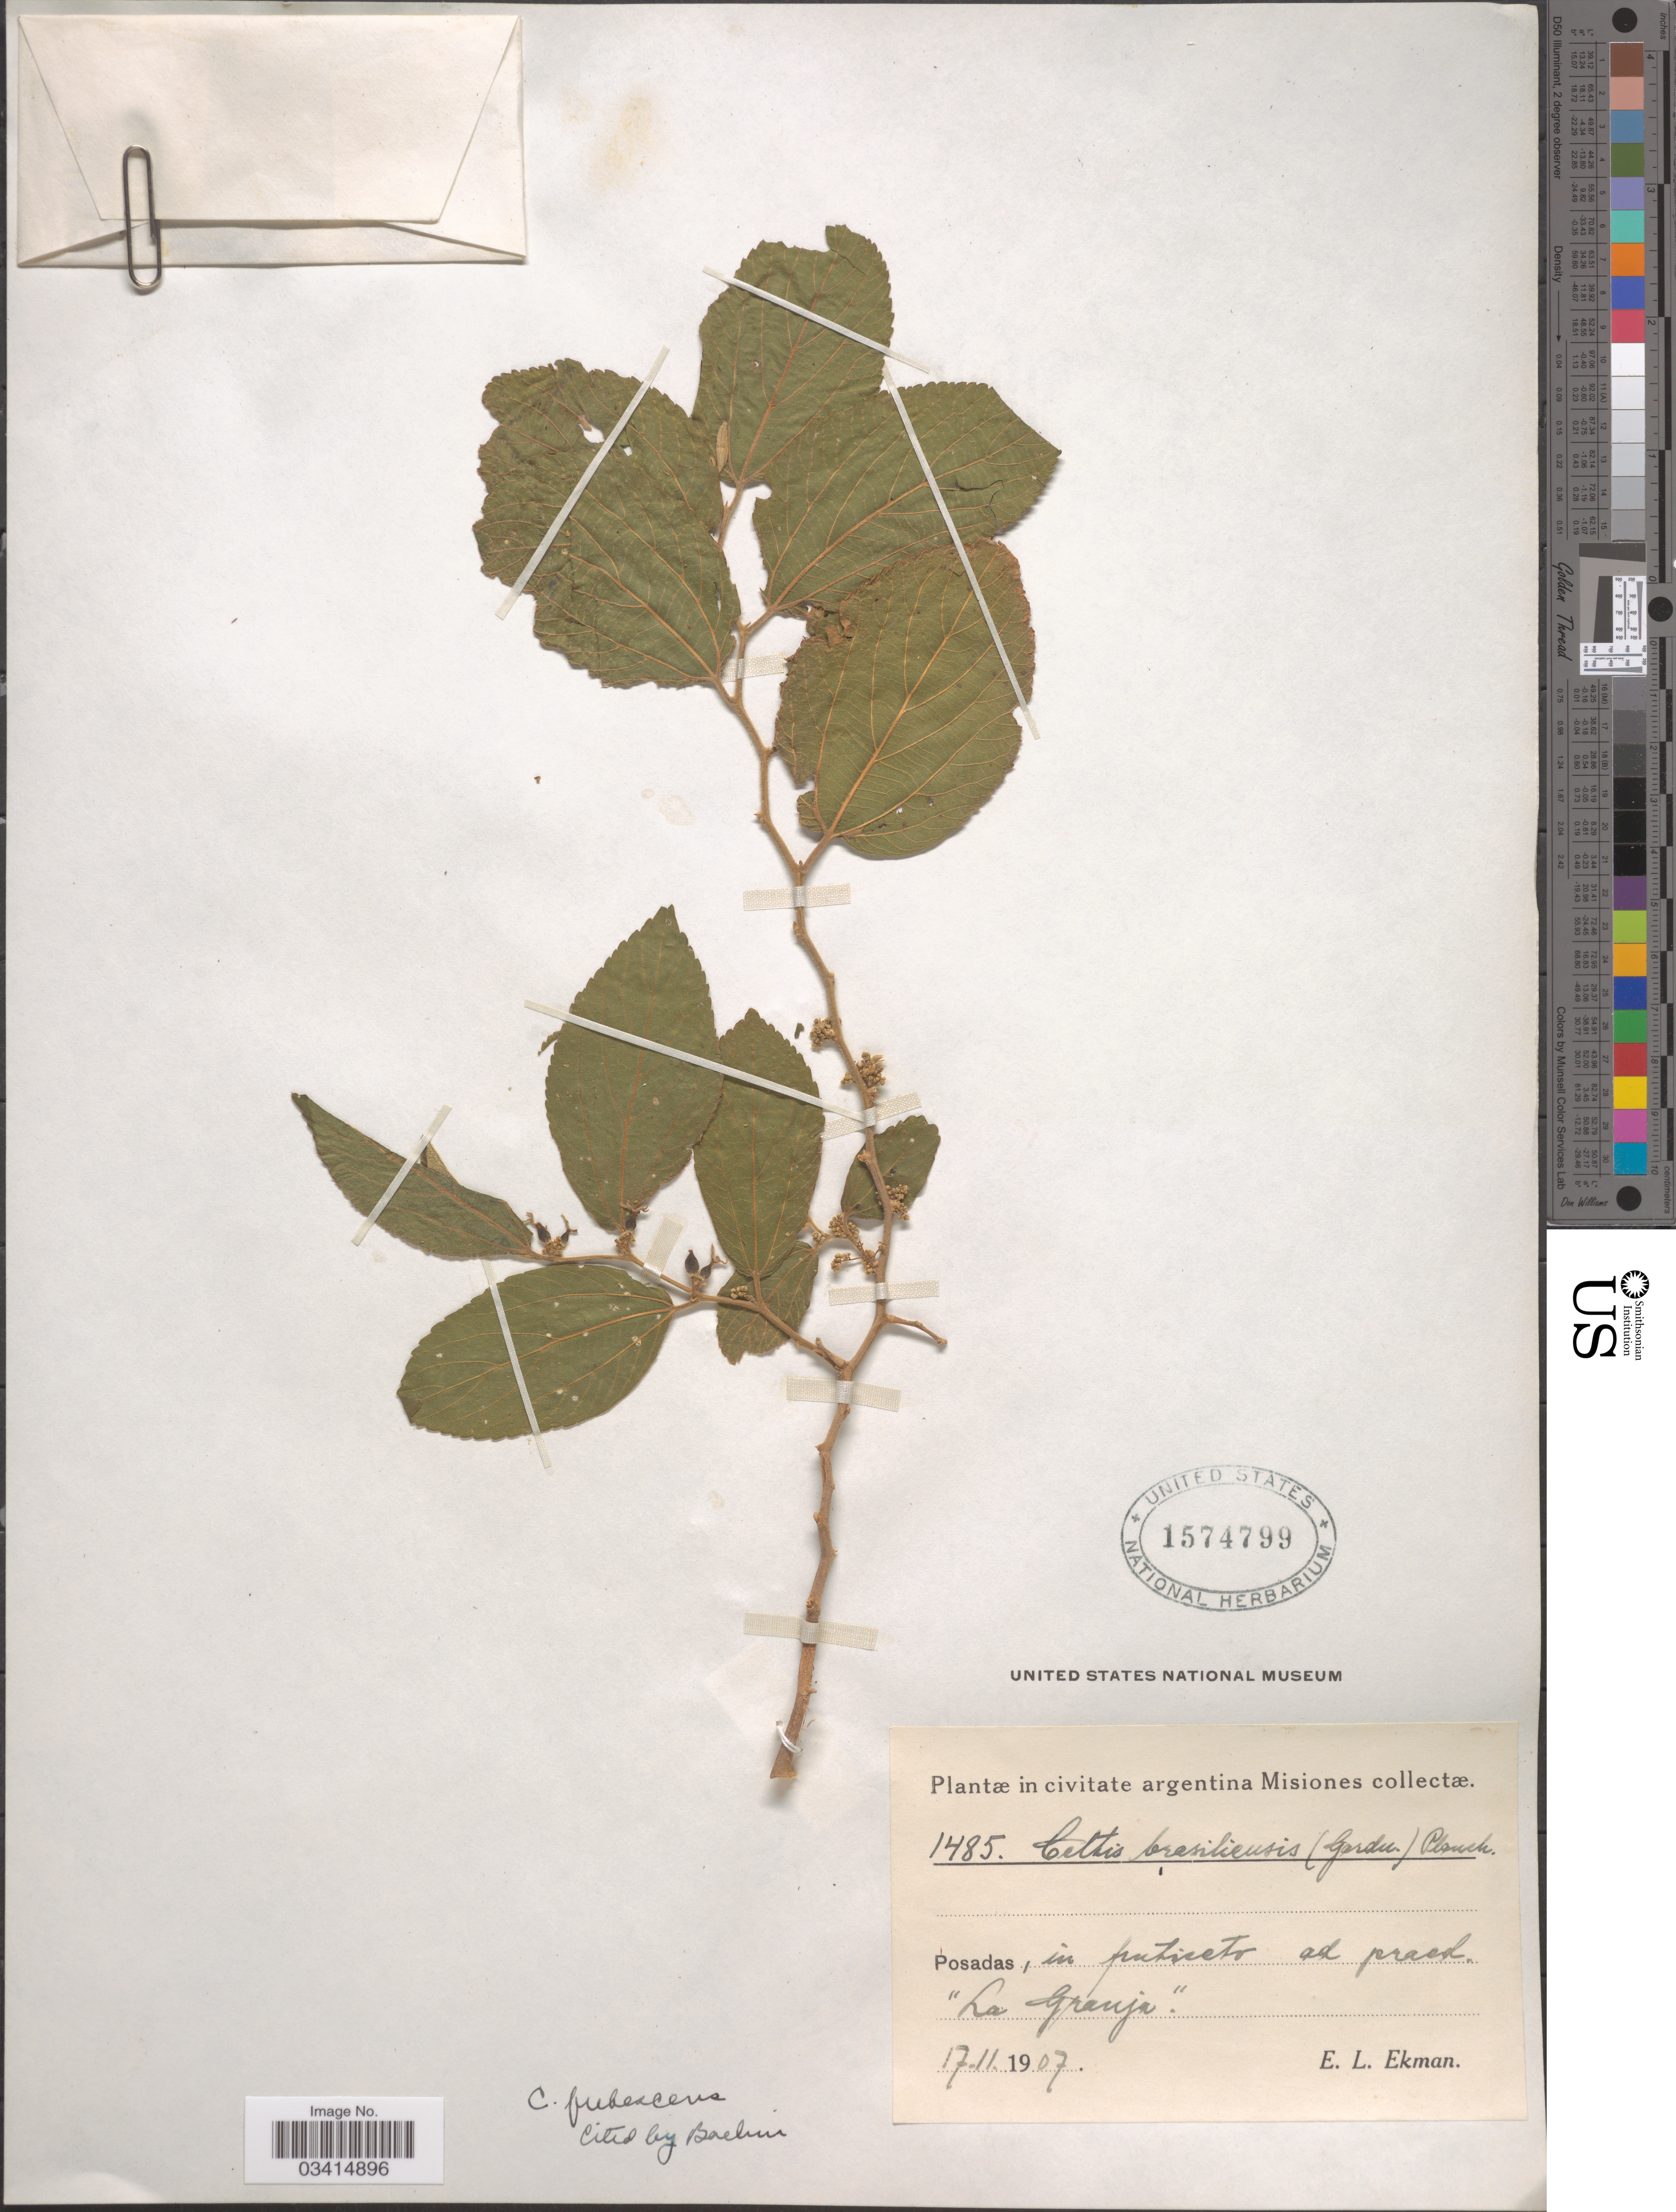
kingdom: Plantae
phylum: Tracheophyta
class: Magnoliopsida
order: Rosales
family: Cannabaceae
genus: Celtis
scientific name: Celtis pubescens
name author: (Kunth) Spreng.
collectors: E. L. Ekman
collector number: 1485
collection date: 1907-11-17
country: Argentina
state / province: Misiones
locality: Posadas, in fruticeto ad praed "La Granja".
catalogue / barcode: US 1574799